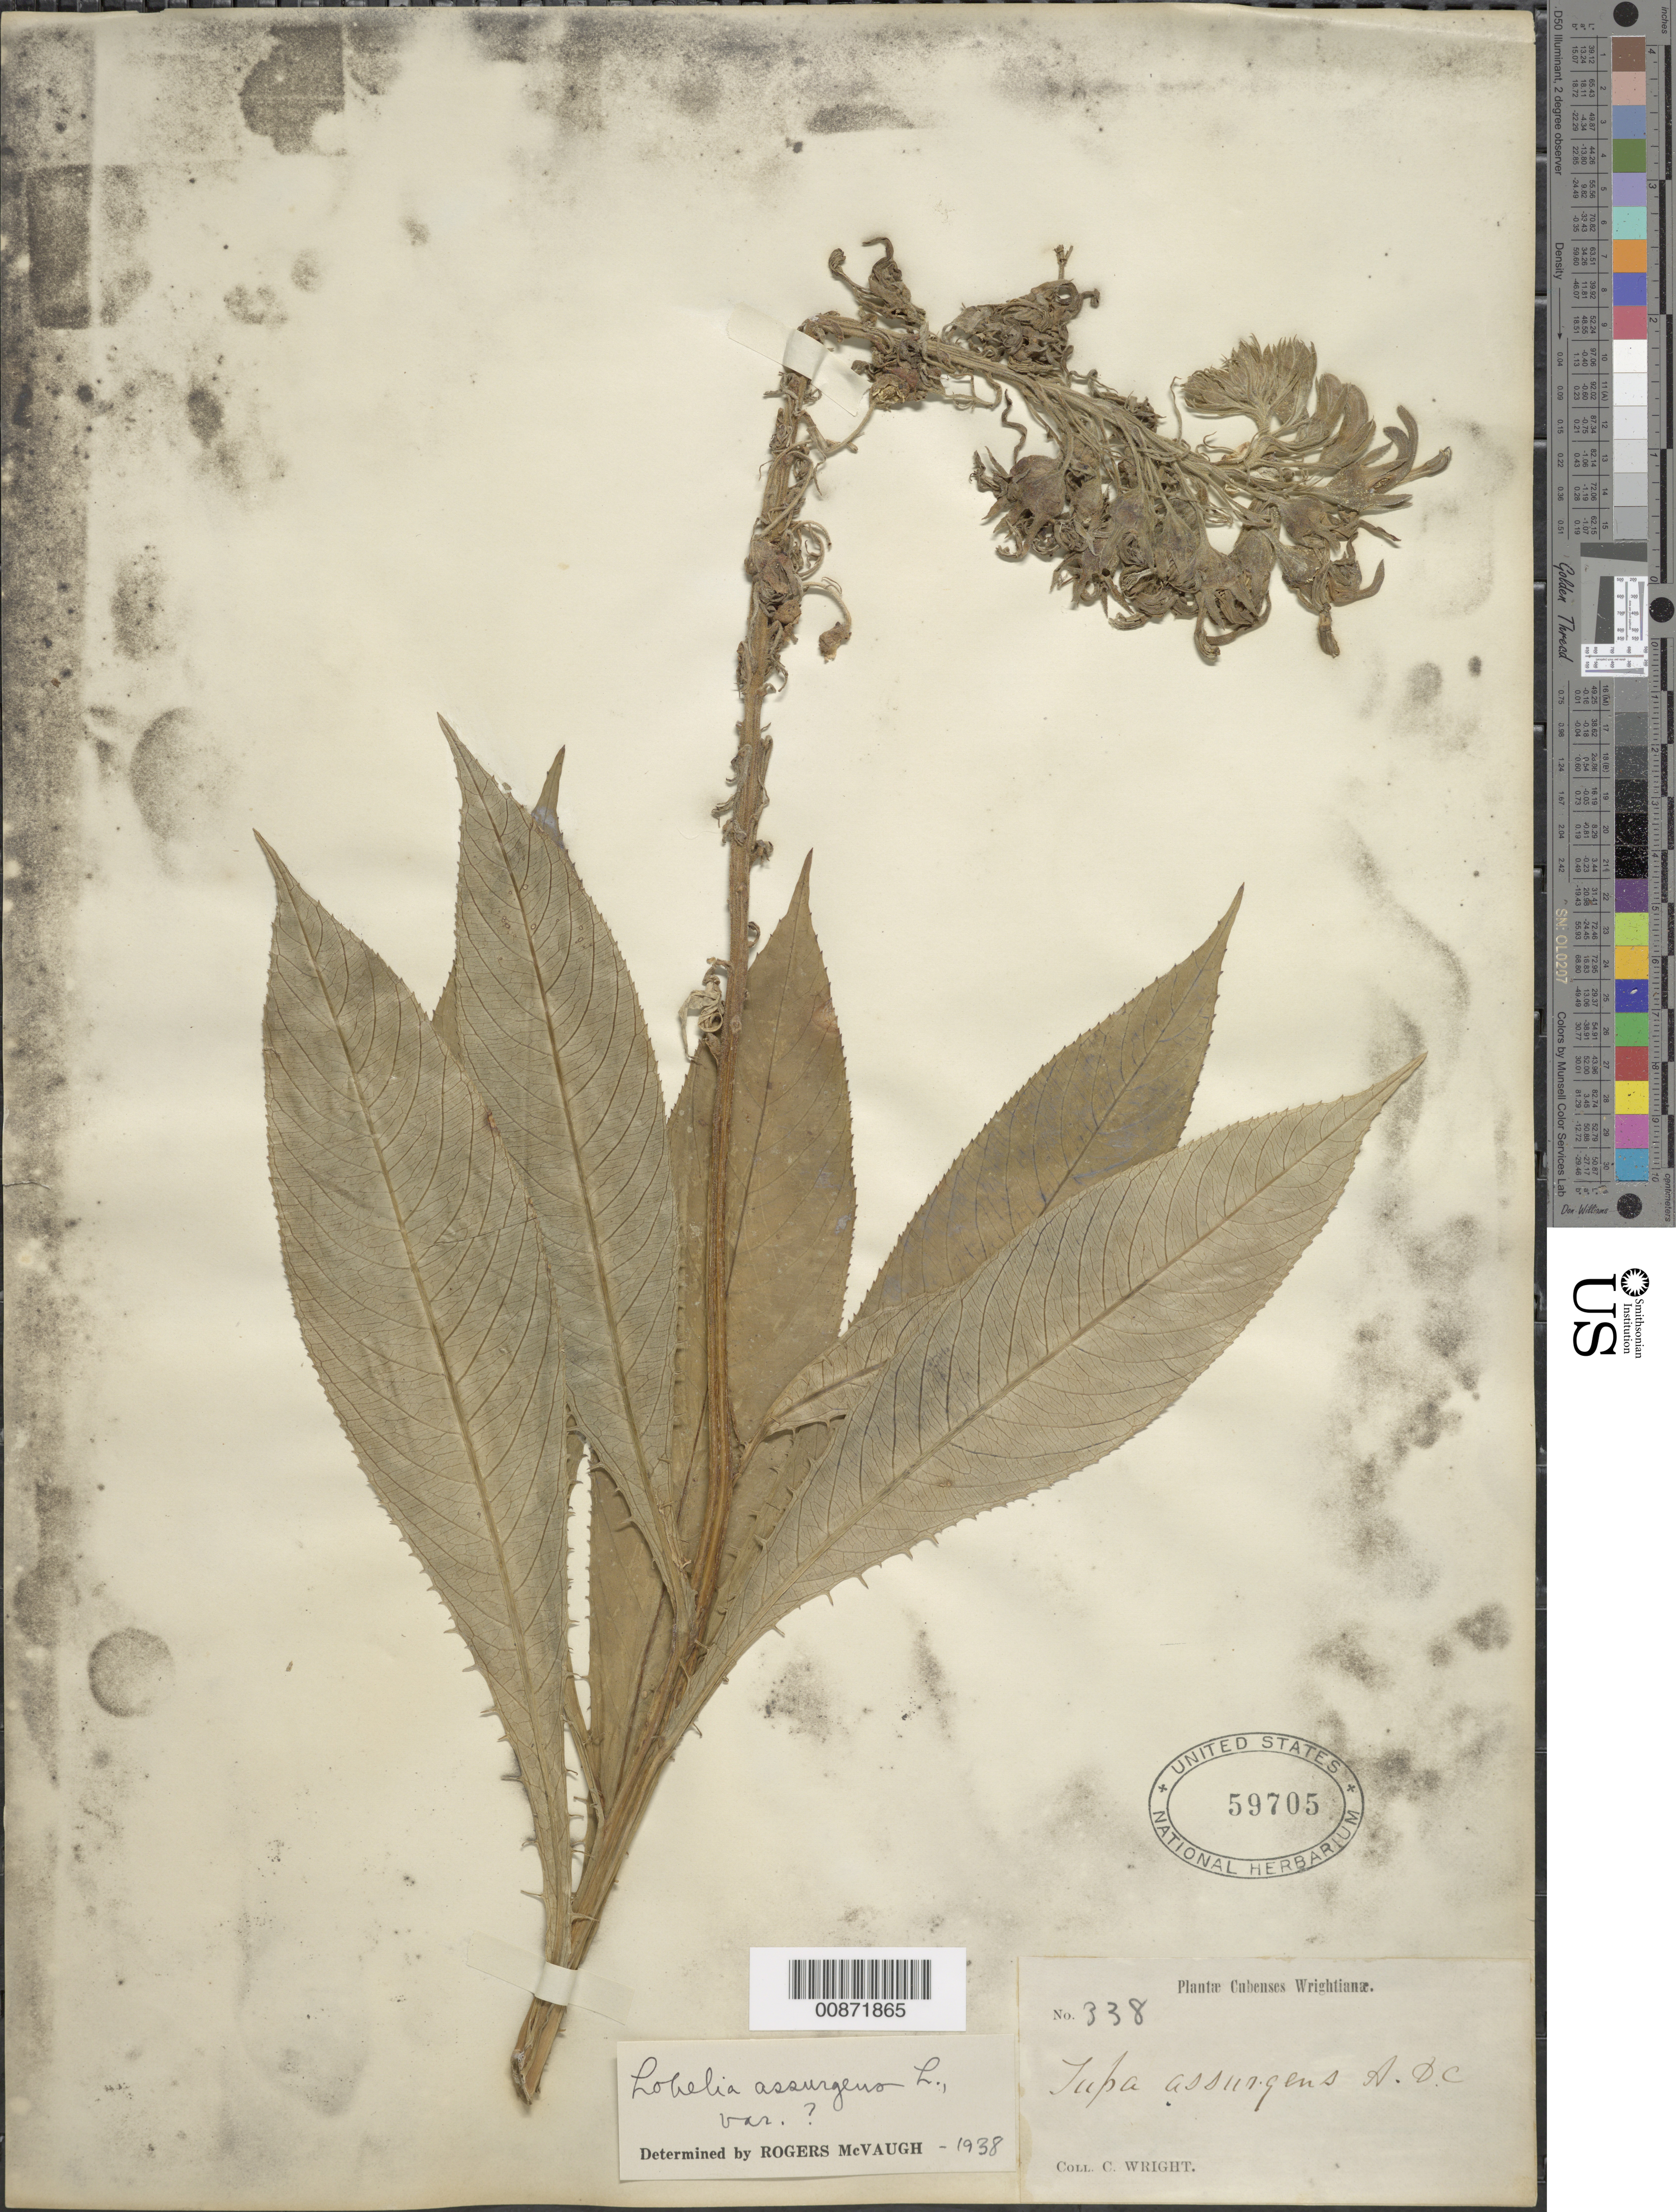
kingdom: Plantae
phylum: Tracheophyta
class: Magnoliopsida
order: Asterales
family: Campanulaceae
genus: Lobelia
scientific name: Lobelia assurgens var. portoricensis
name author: (DC.) Urb.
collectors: C. Wright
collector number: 338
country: Cuba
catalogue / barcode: US 59705